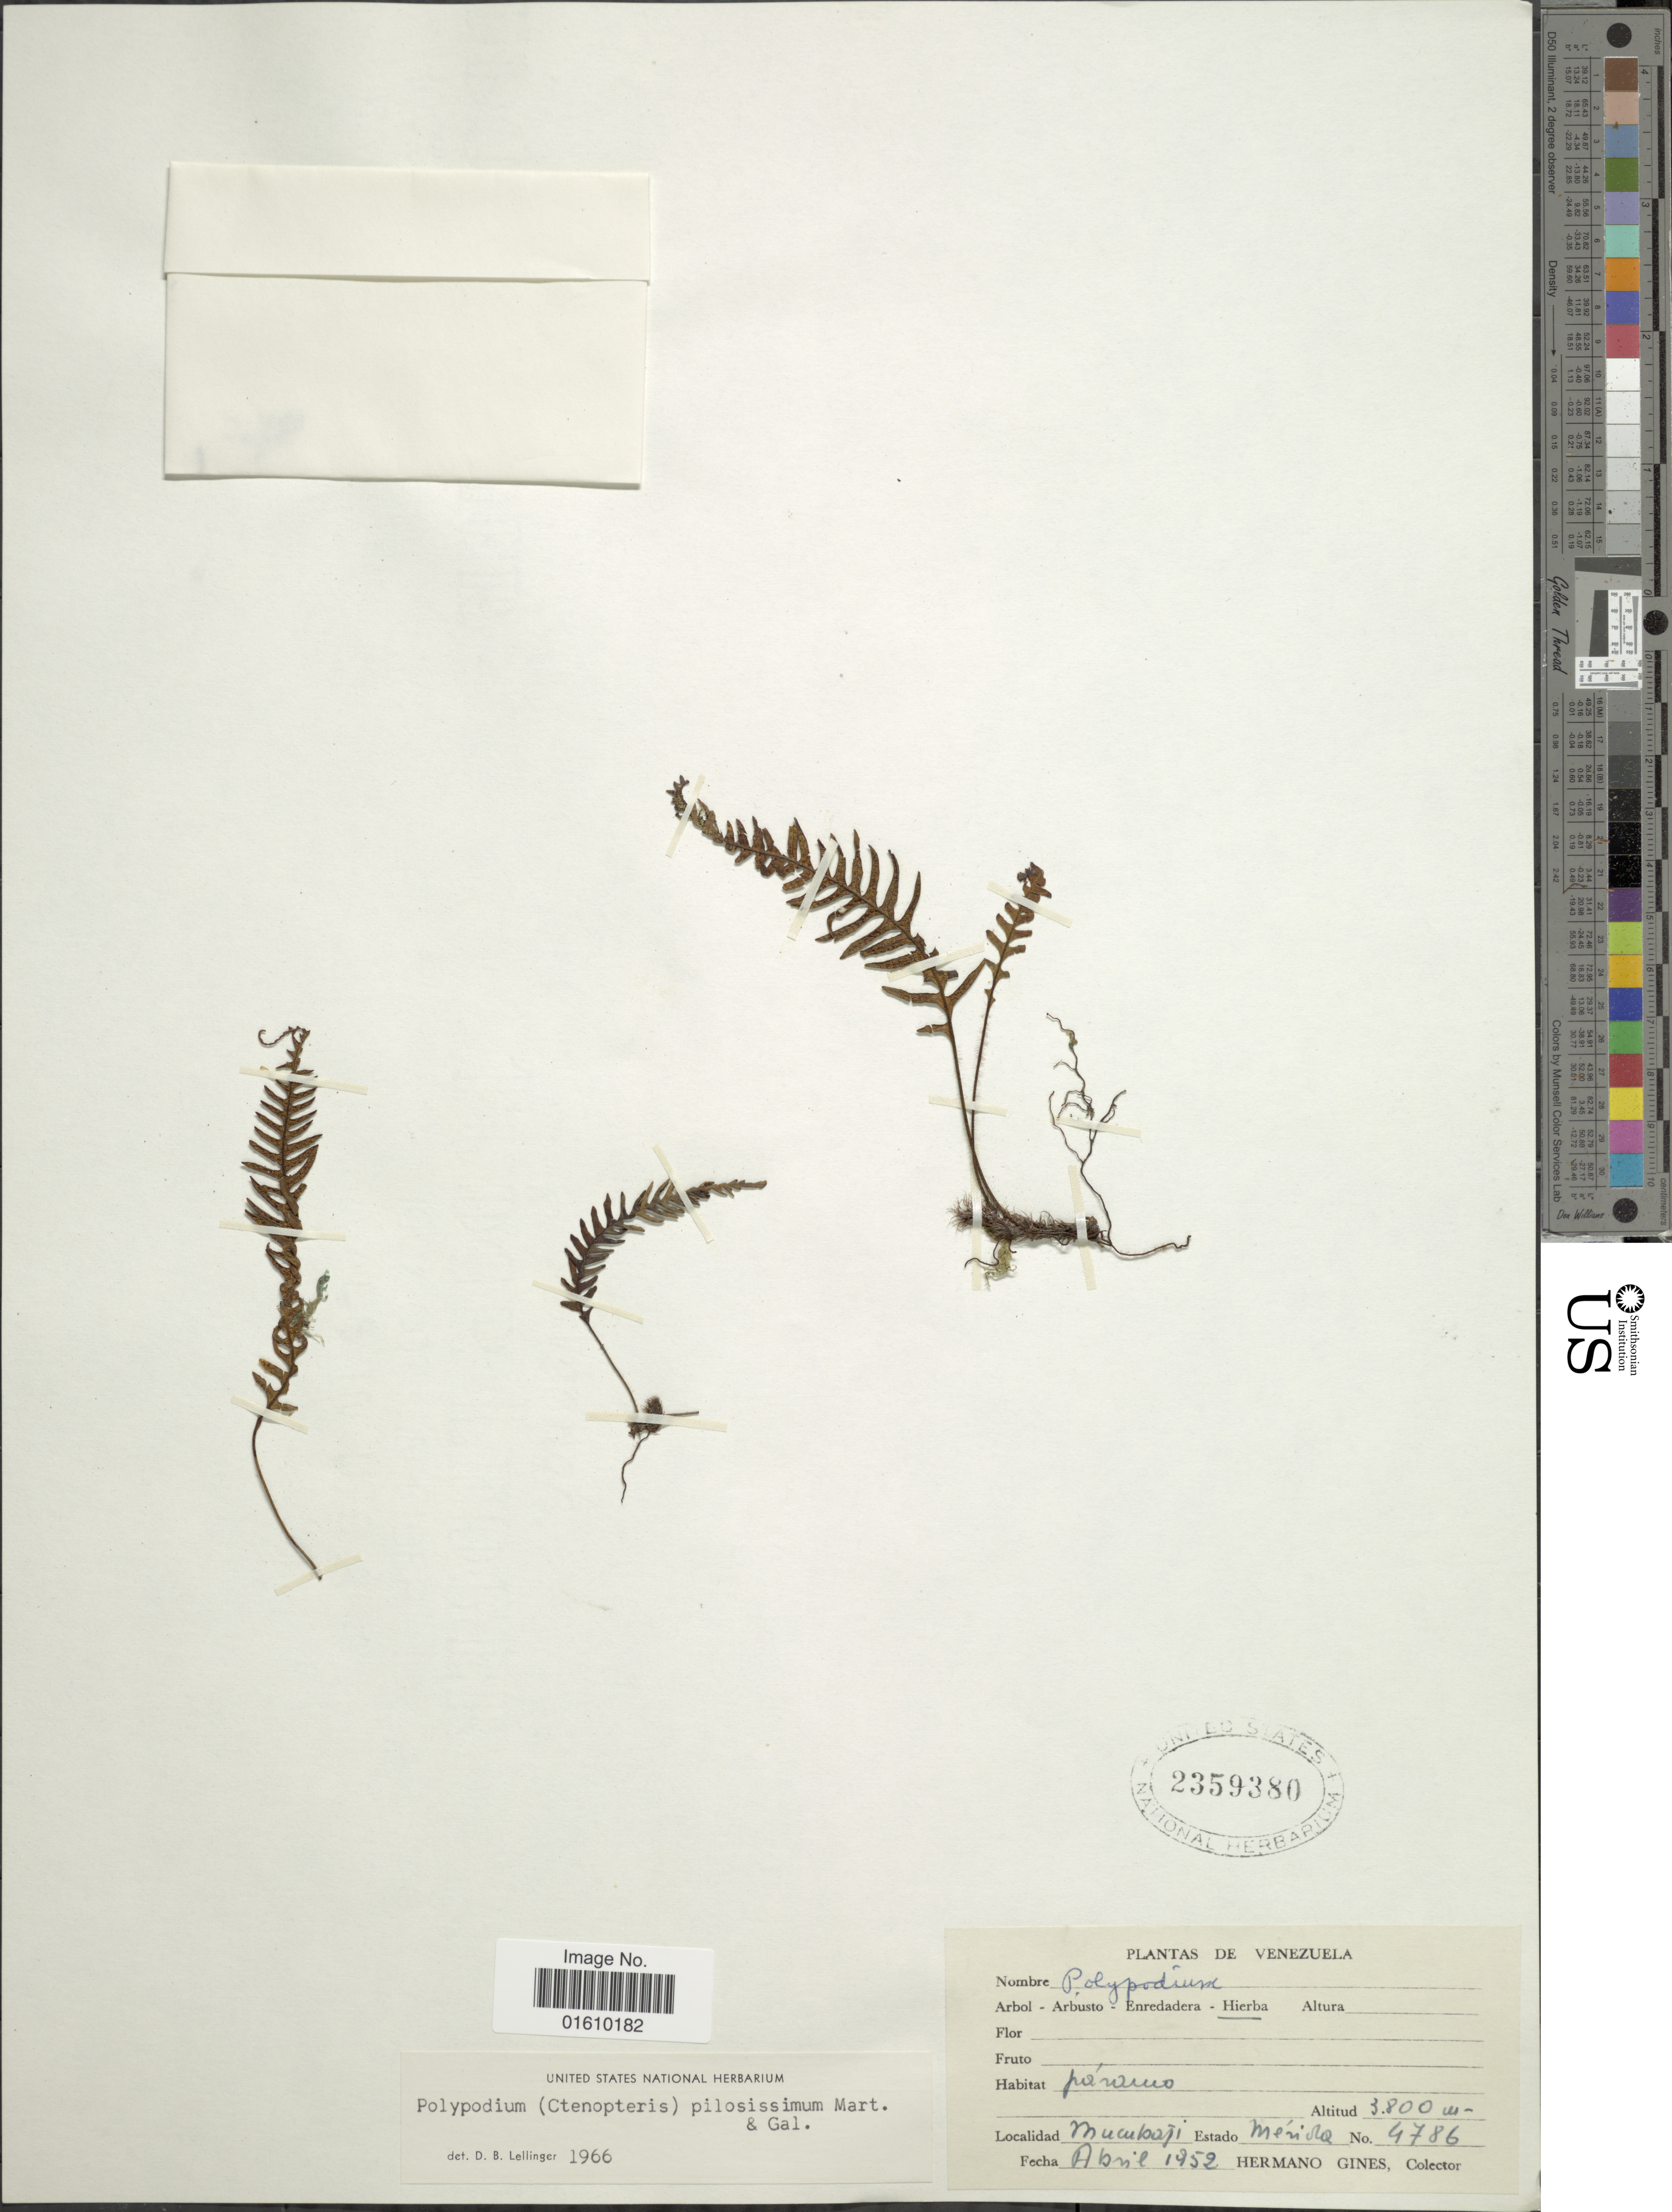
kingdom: Plantae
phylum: Tracheophyta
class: Polypodiopsida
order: Polypodiales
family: Polypodiaceae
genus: Melpomene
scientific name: Melpomene pilosissima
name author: (M. Martens & Galeotti) A.R. Sm. & R.C. Moran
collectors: Bro. Gines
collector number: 4786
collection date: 1952-04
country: Venezuela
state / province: Mérida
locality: Páramo. Mucubají.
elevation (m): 3800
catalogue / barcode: US 2359380